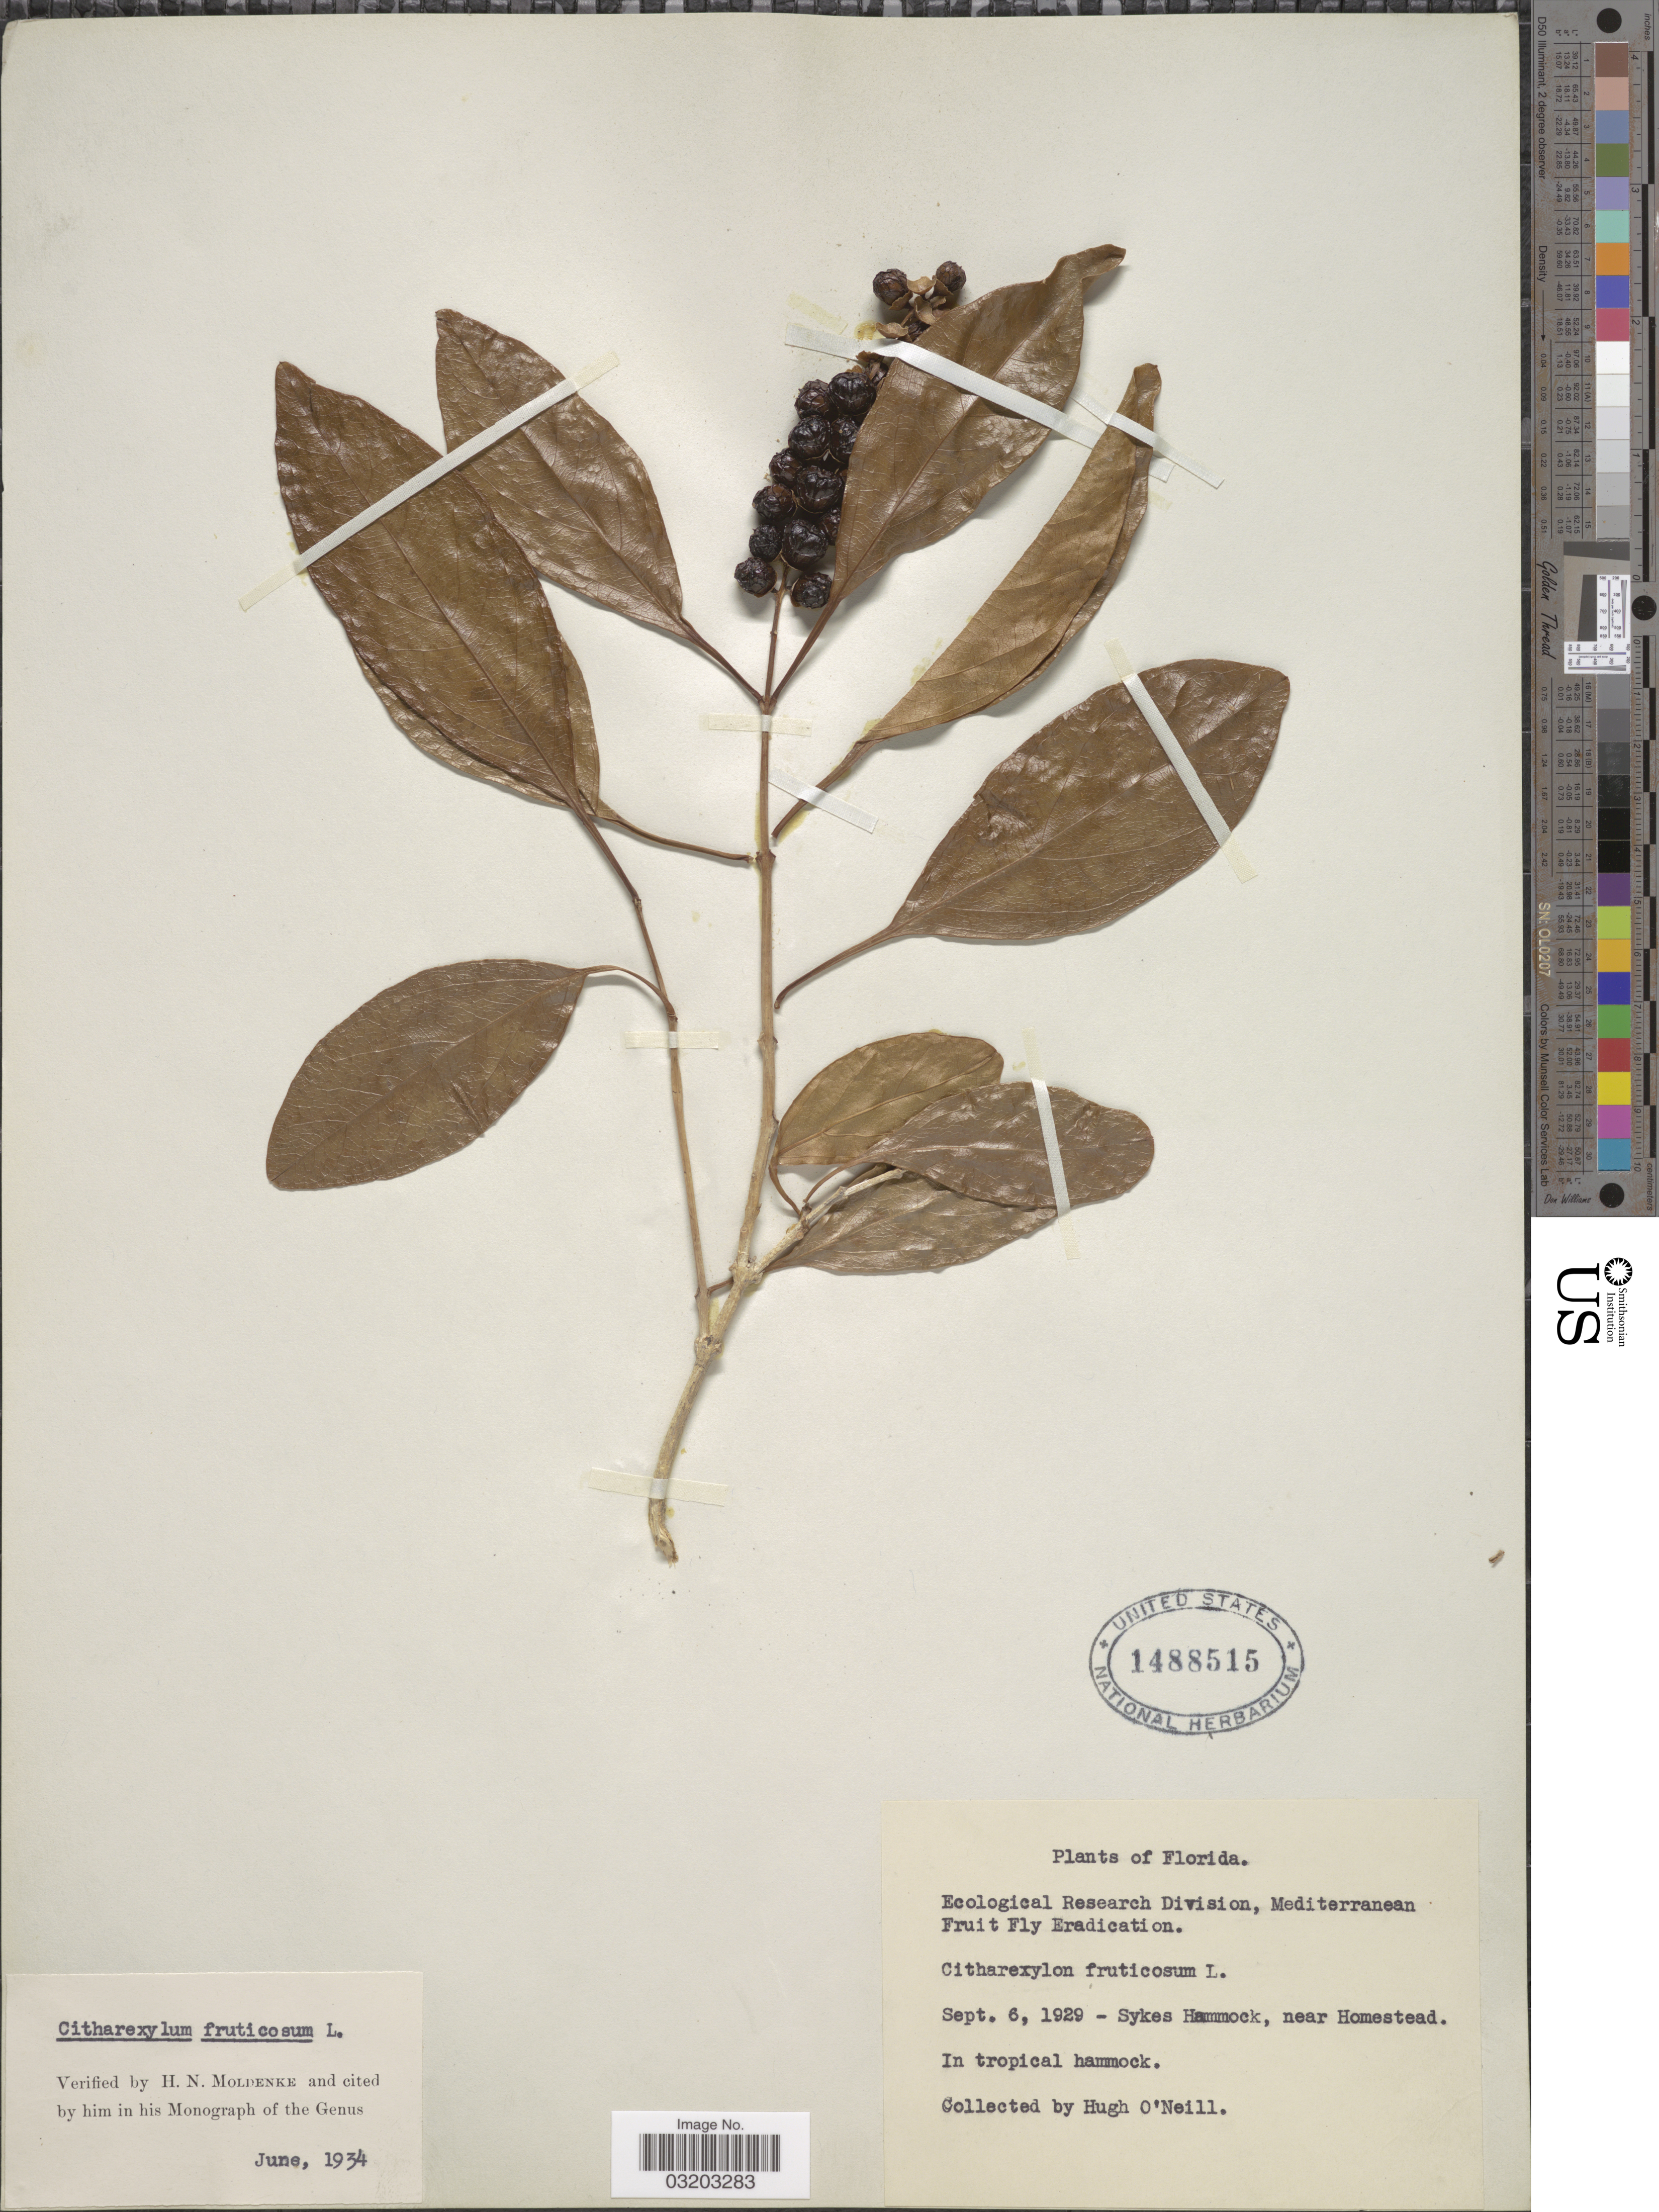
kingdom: Plantae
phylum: Tracheophyta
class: Magnoliopsida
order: Lamiales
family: Verbenaceae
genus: Citharexylum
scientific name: Citharexylum fruticosum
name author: L.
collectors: H. O'Neill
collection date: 1929-09-06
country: United States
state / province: Florida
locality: Sykes Hammock, near Homestead. In tropical hammock.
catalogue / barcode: US 1488515